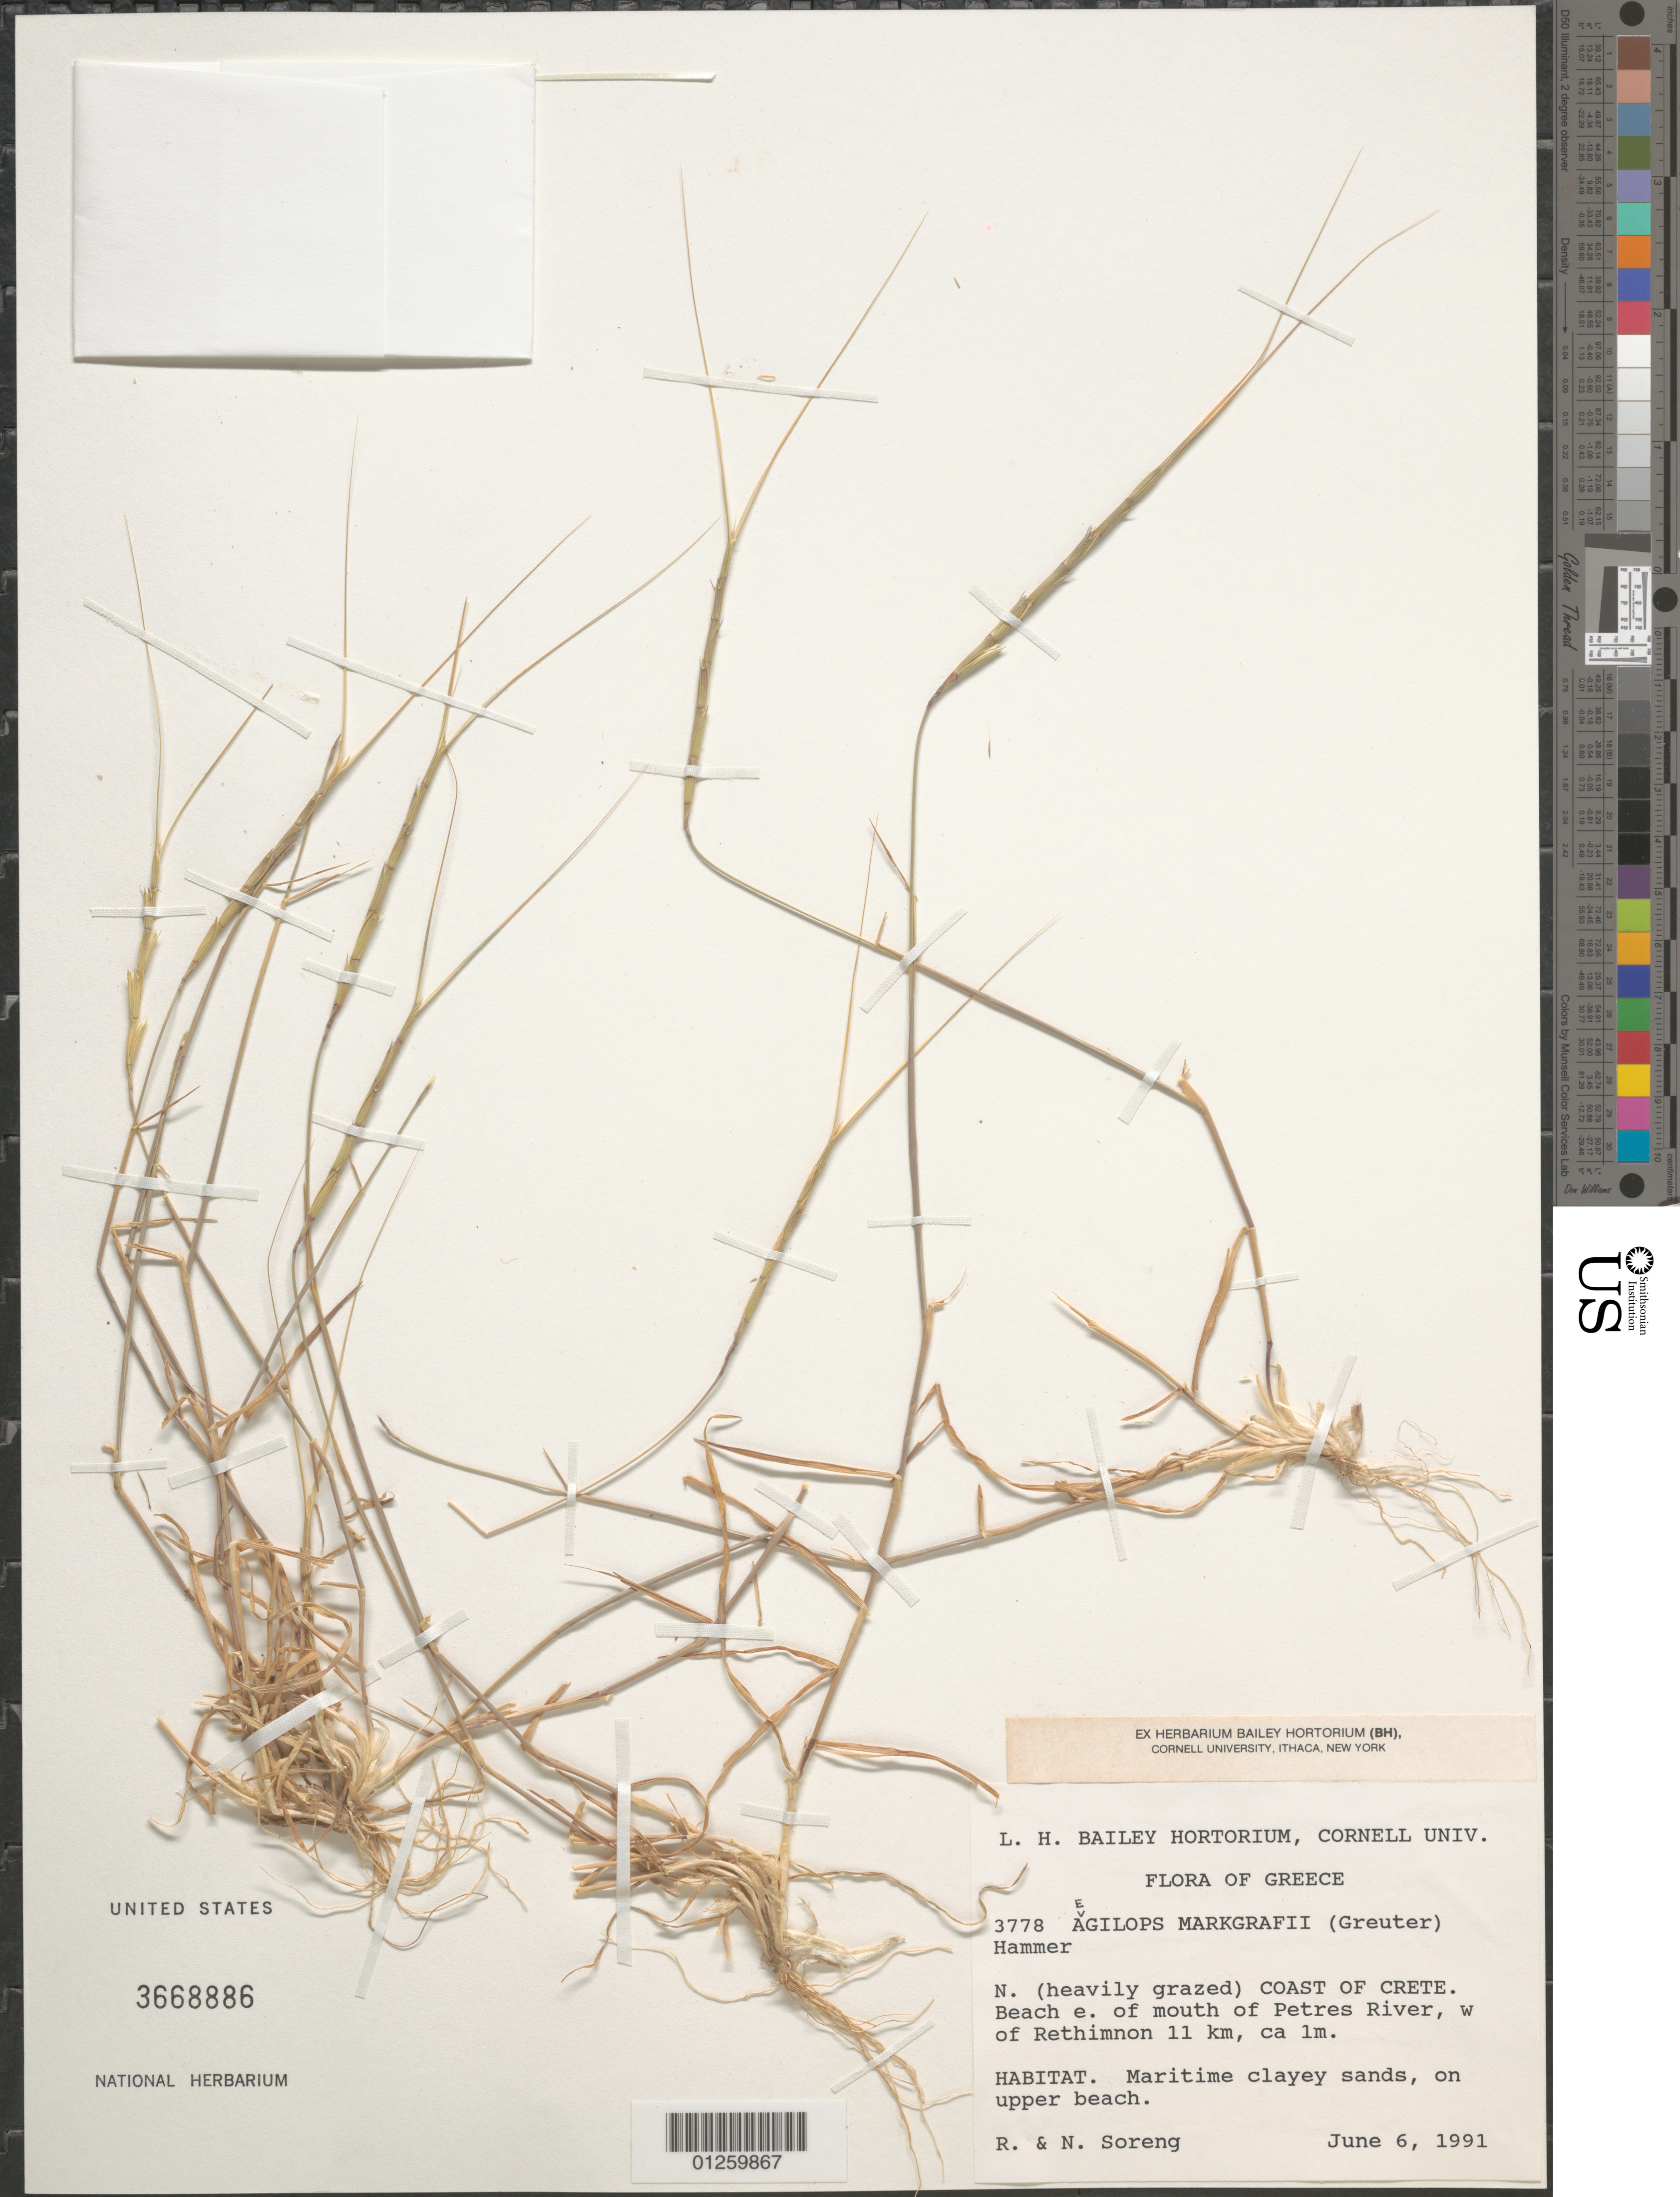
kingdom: Plantae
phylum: Tracheophyta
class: Liliopsida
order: Poales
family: Poaceae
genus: Aegilops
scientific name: Aegilops markgrafii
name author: (Greuter) K. Hammer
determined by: Soreng, Robert J., Research Associate (BOT), Smithsonian Institution - National Museum of Natural History (UNITED STATES)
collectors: R. J. Soreng & N. L. Soreng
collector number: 3778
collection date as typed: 06 Jun 1991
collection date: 1991-06-06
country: Greece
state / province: Crete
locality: N coast. Beach E of mouth of Petres River, W of Rethimnon 11 km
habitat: Maritime clayey sands, on upper beach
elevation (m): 1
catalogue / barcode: US 3668886